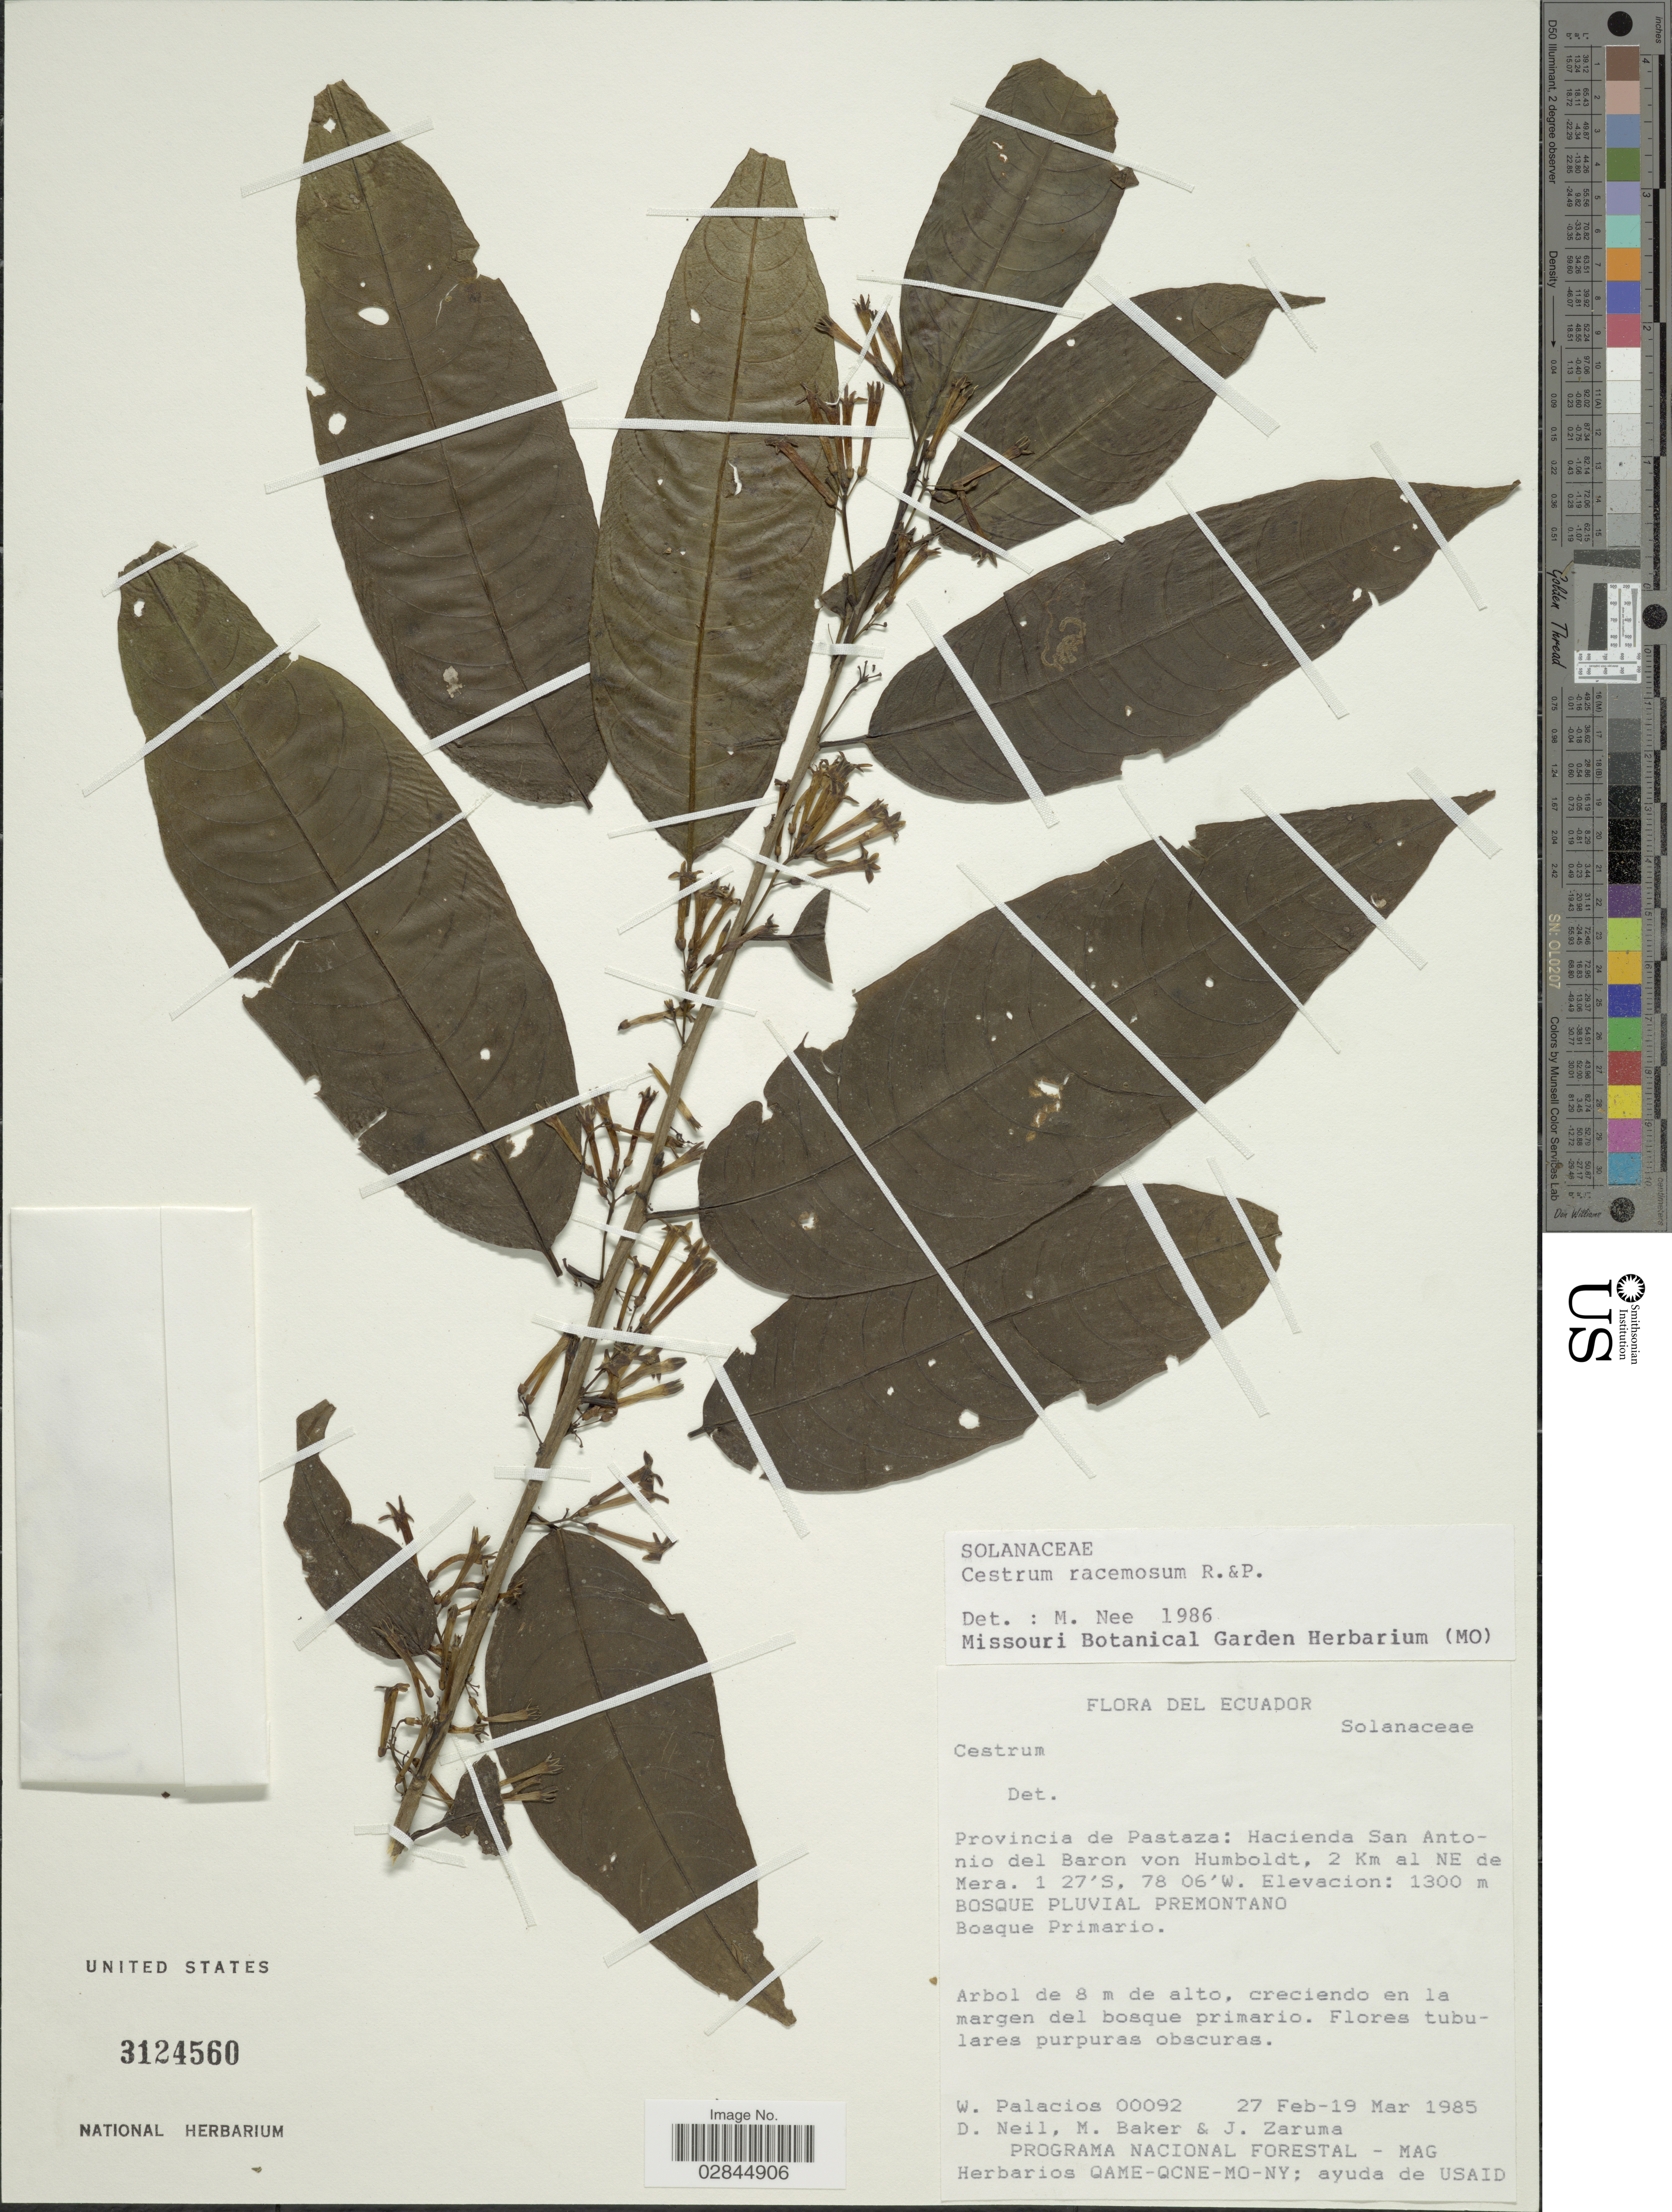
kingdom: Plantae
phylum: Tracheophyta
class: Magnoliopsida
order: Solanales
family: Solanaceae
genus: Cestrum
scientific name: Cestrum racemosum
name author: Ruiz & Pav.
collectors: W. Palacios, D. A. Neil, M. Baker & J. Zaruma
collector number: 00092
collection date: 1985-02-27/1985-03-19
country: Ecuador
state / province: Pastaza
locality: Hacienda San Antonio del Baron von Humboldt, 2 Km al NE de Mera.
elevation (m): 1300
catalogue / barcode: US 3124560